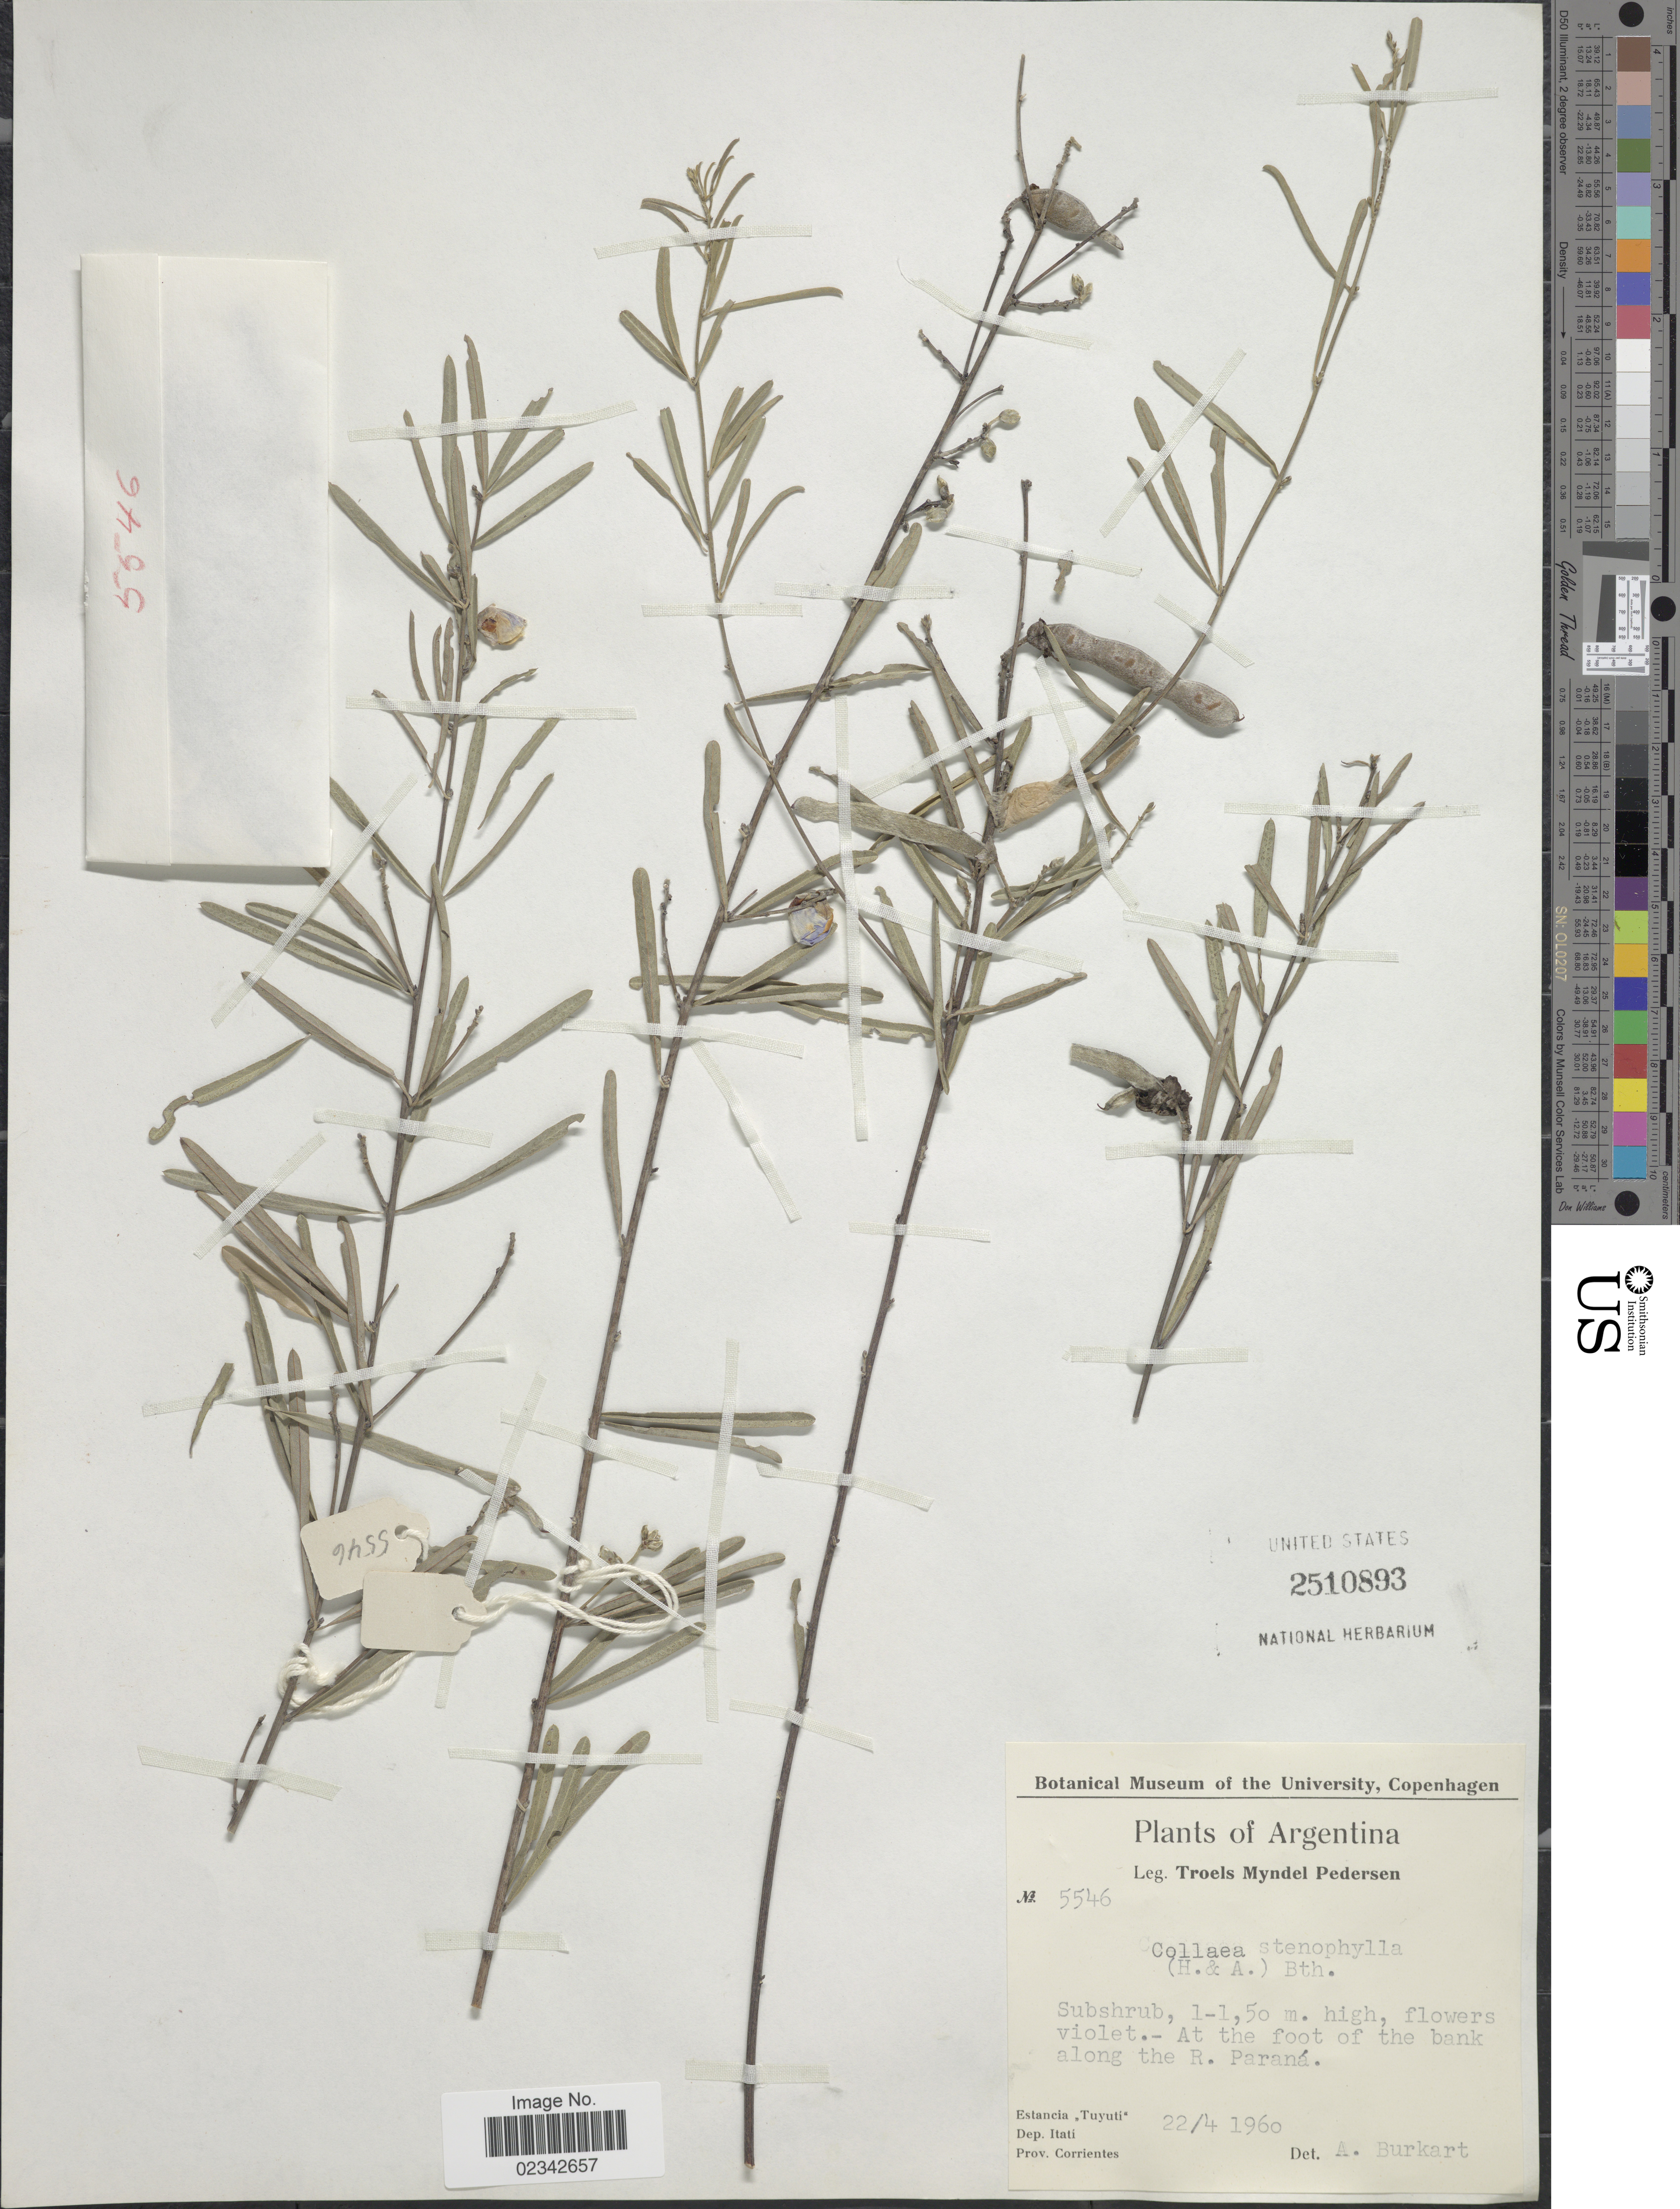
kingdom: Plantae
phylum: Tracheophyta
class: Magnoliopsida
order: Fabales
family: Fabaceae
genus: Collaea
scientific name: Collaea stenophylla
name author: (Hook. & Arn.) Benth.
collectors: T. Pederson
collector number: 5546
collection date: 1960-04-22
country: Argentina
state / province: Corrientes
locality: At the foot of the bank along the R. Parana, Estancia Tuyati, dep. Itati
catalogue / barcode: US 2510893